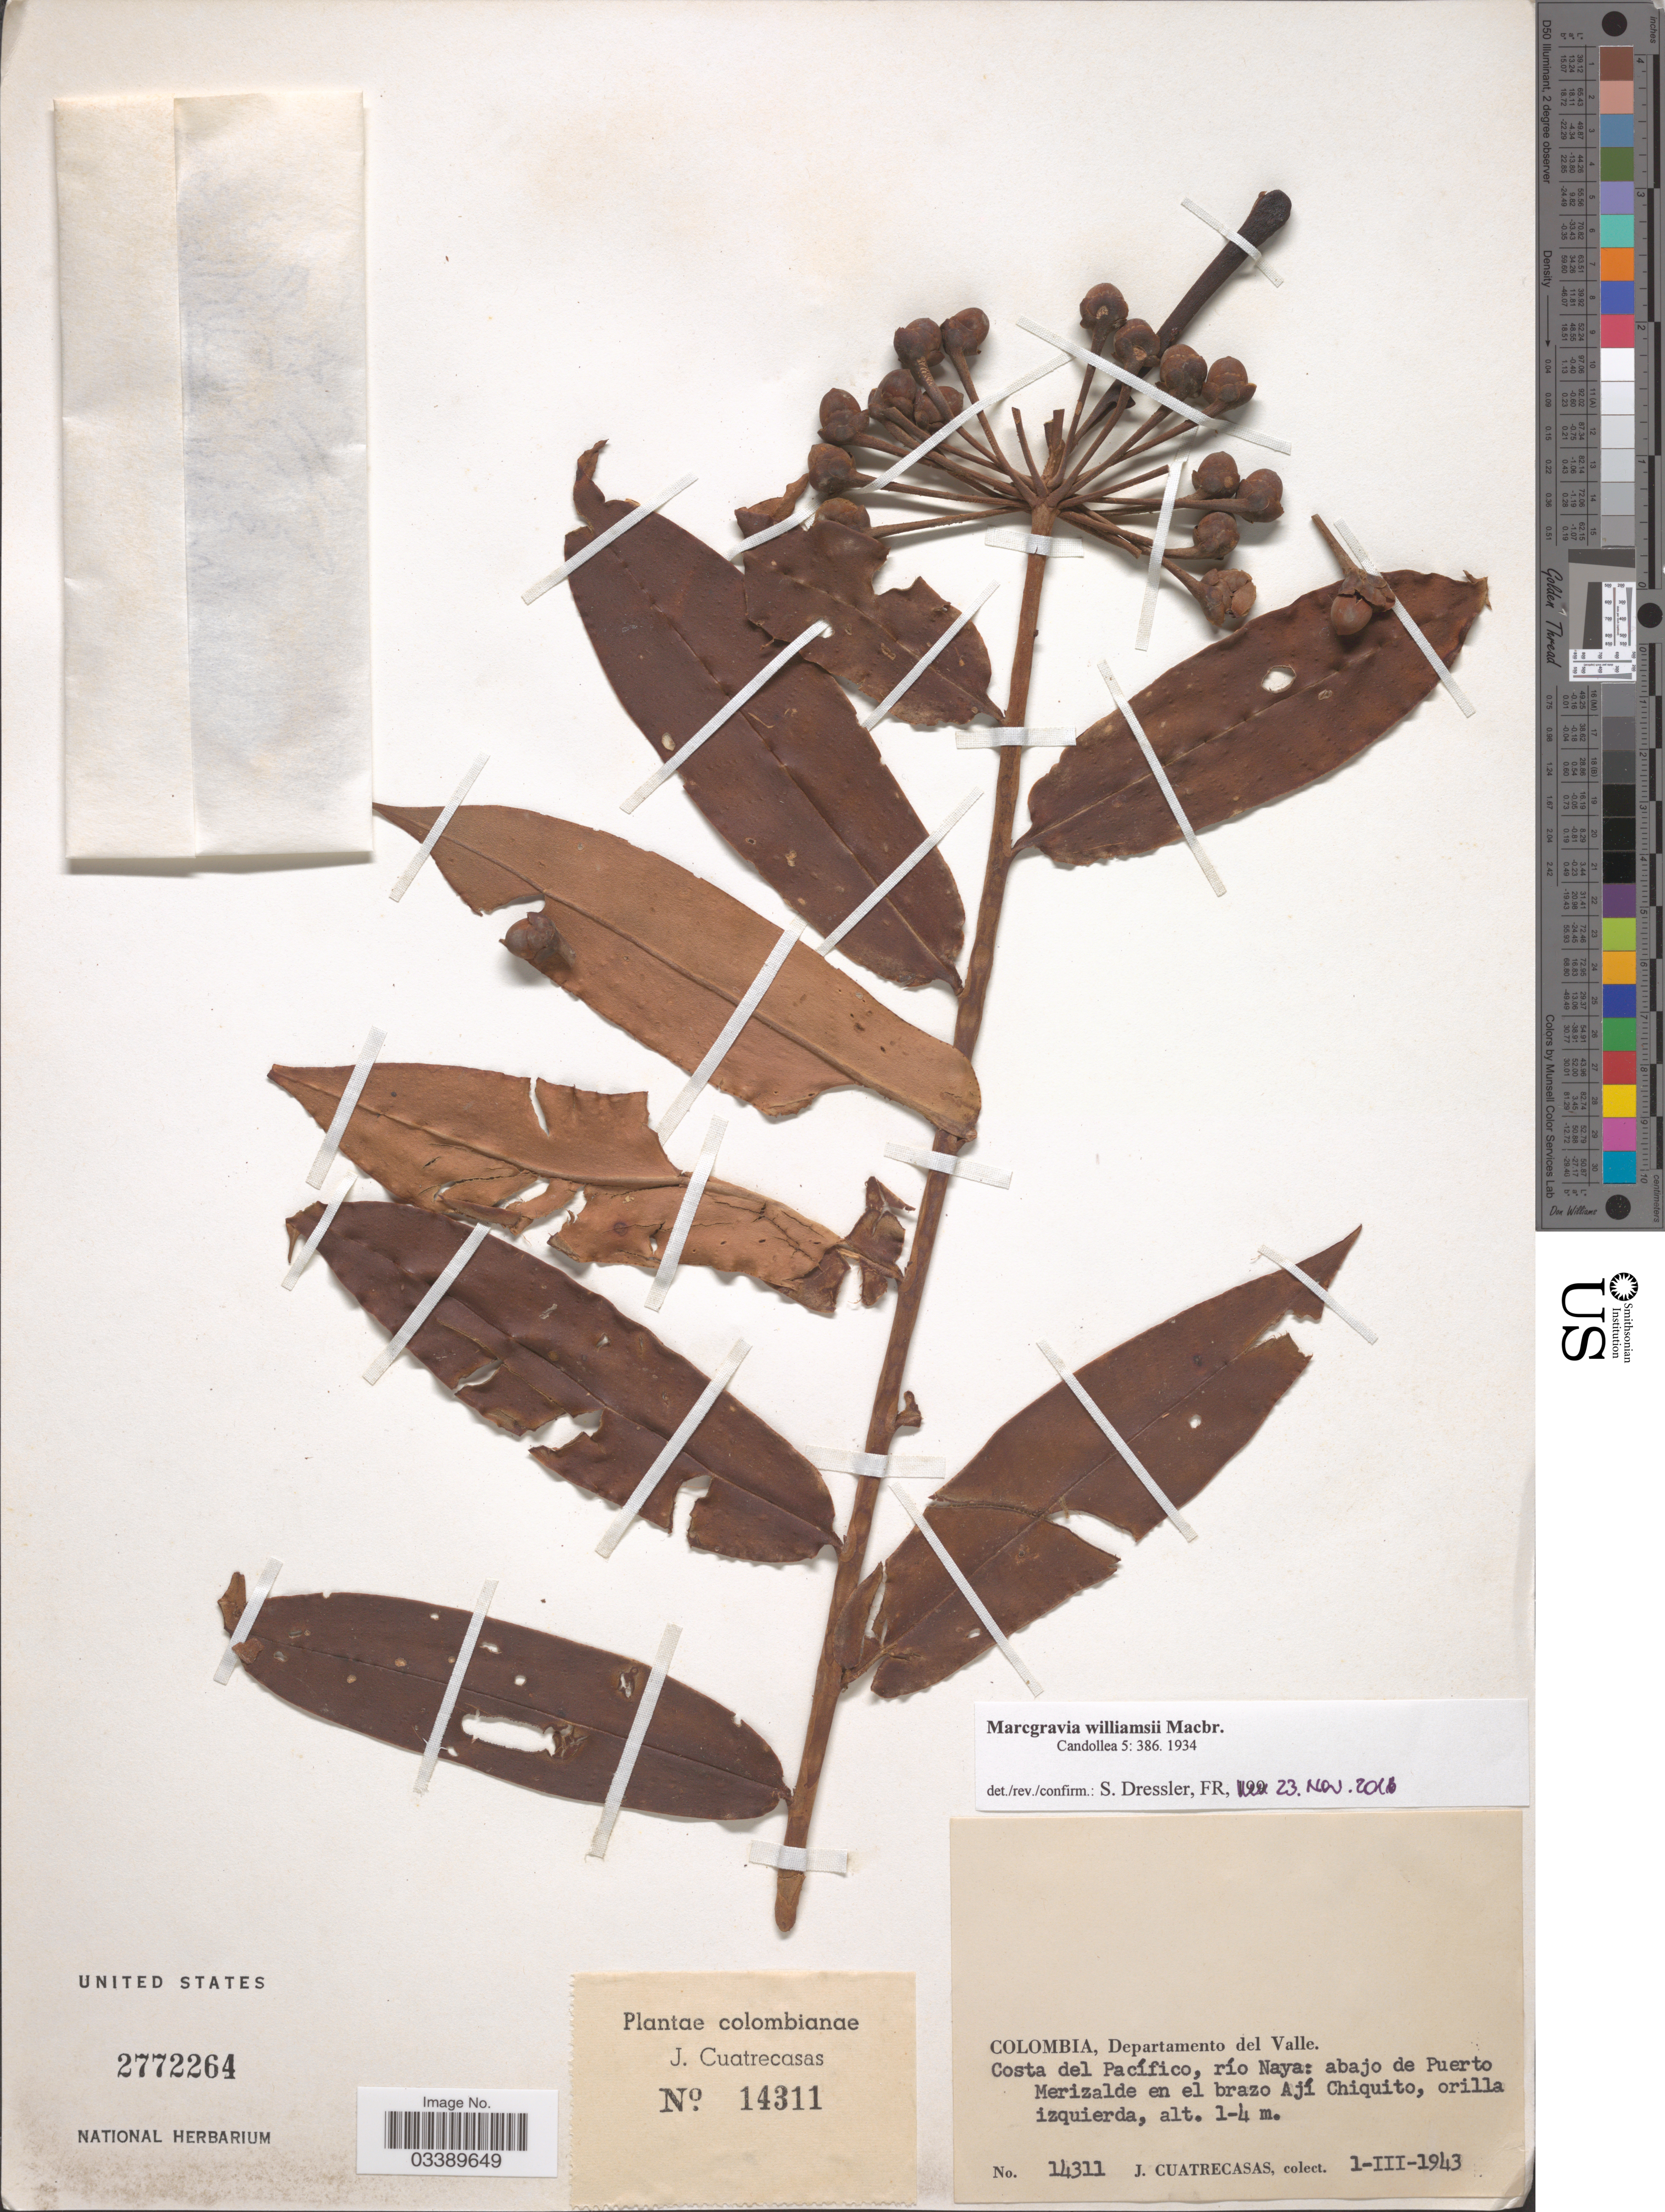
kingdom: Plantae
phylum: Tracheophyta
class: Magnoliopsida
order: Ericales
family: Marcgraviaceae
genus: Marcgravia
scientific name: Marcgravia williamsii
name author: J.F. Macbr.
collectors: J. Cuatrecasas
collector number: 14311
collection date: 1943-03-01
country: Colombia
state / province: Valle del Cauca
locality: Departamento del Valle. Costa del Pacífico, río Naya: abajo de Puerto Merizalde en el brazo Ají Chiquito.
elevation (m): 1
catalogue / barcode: US 2772264